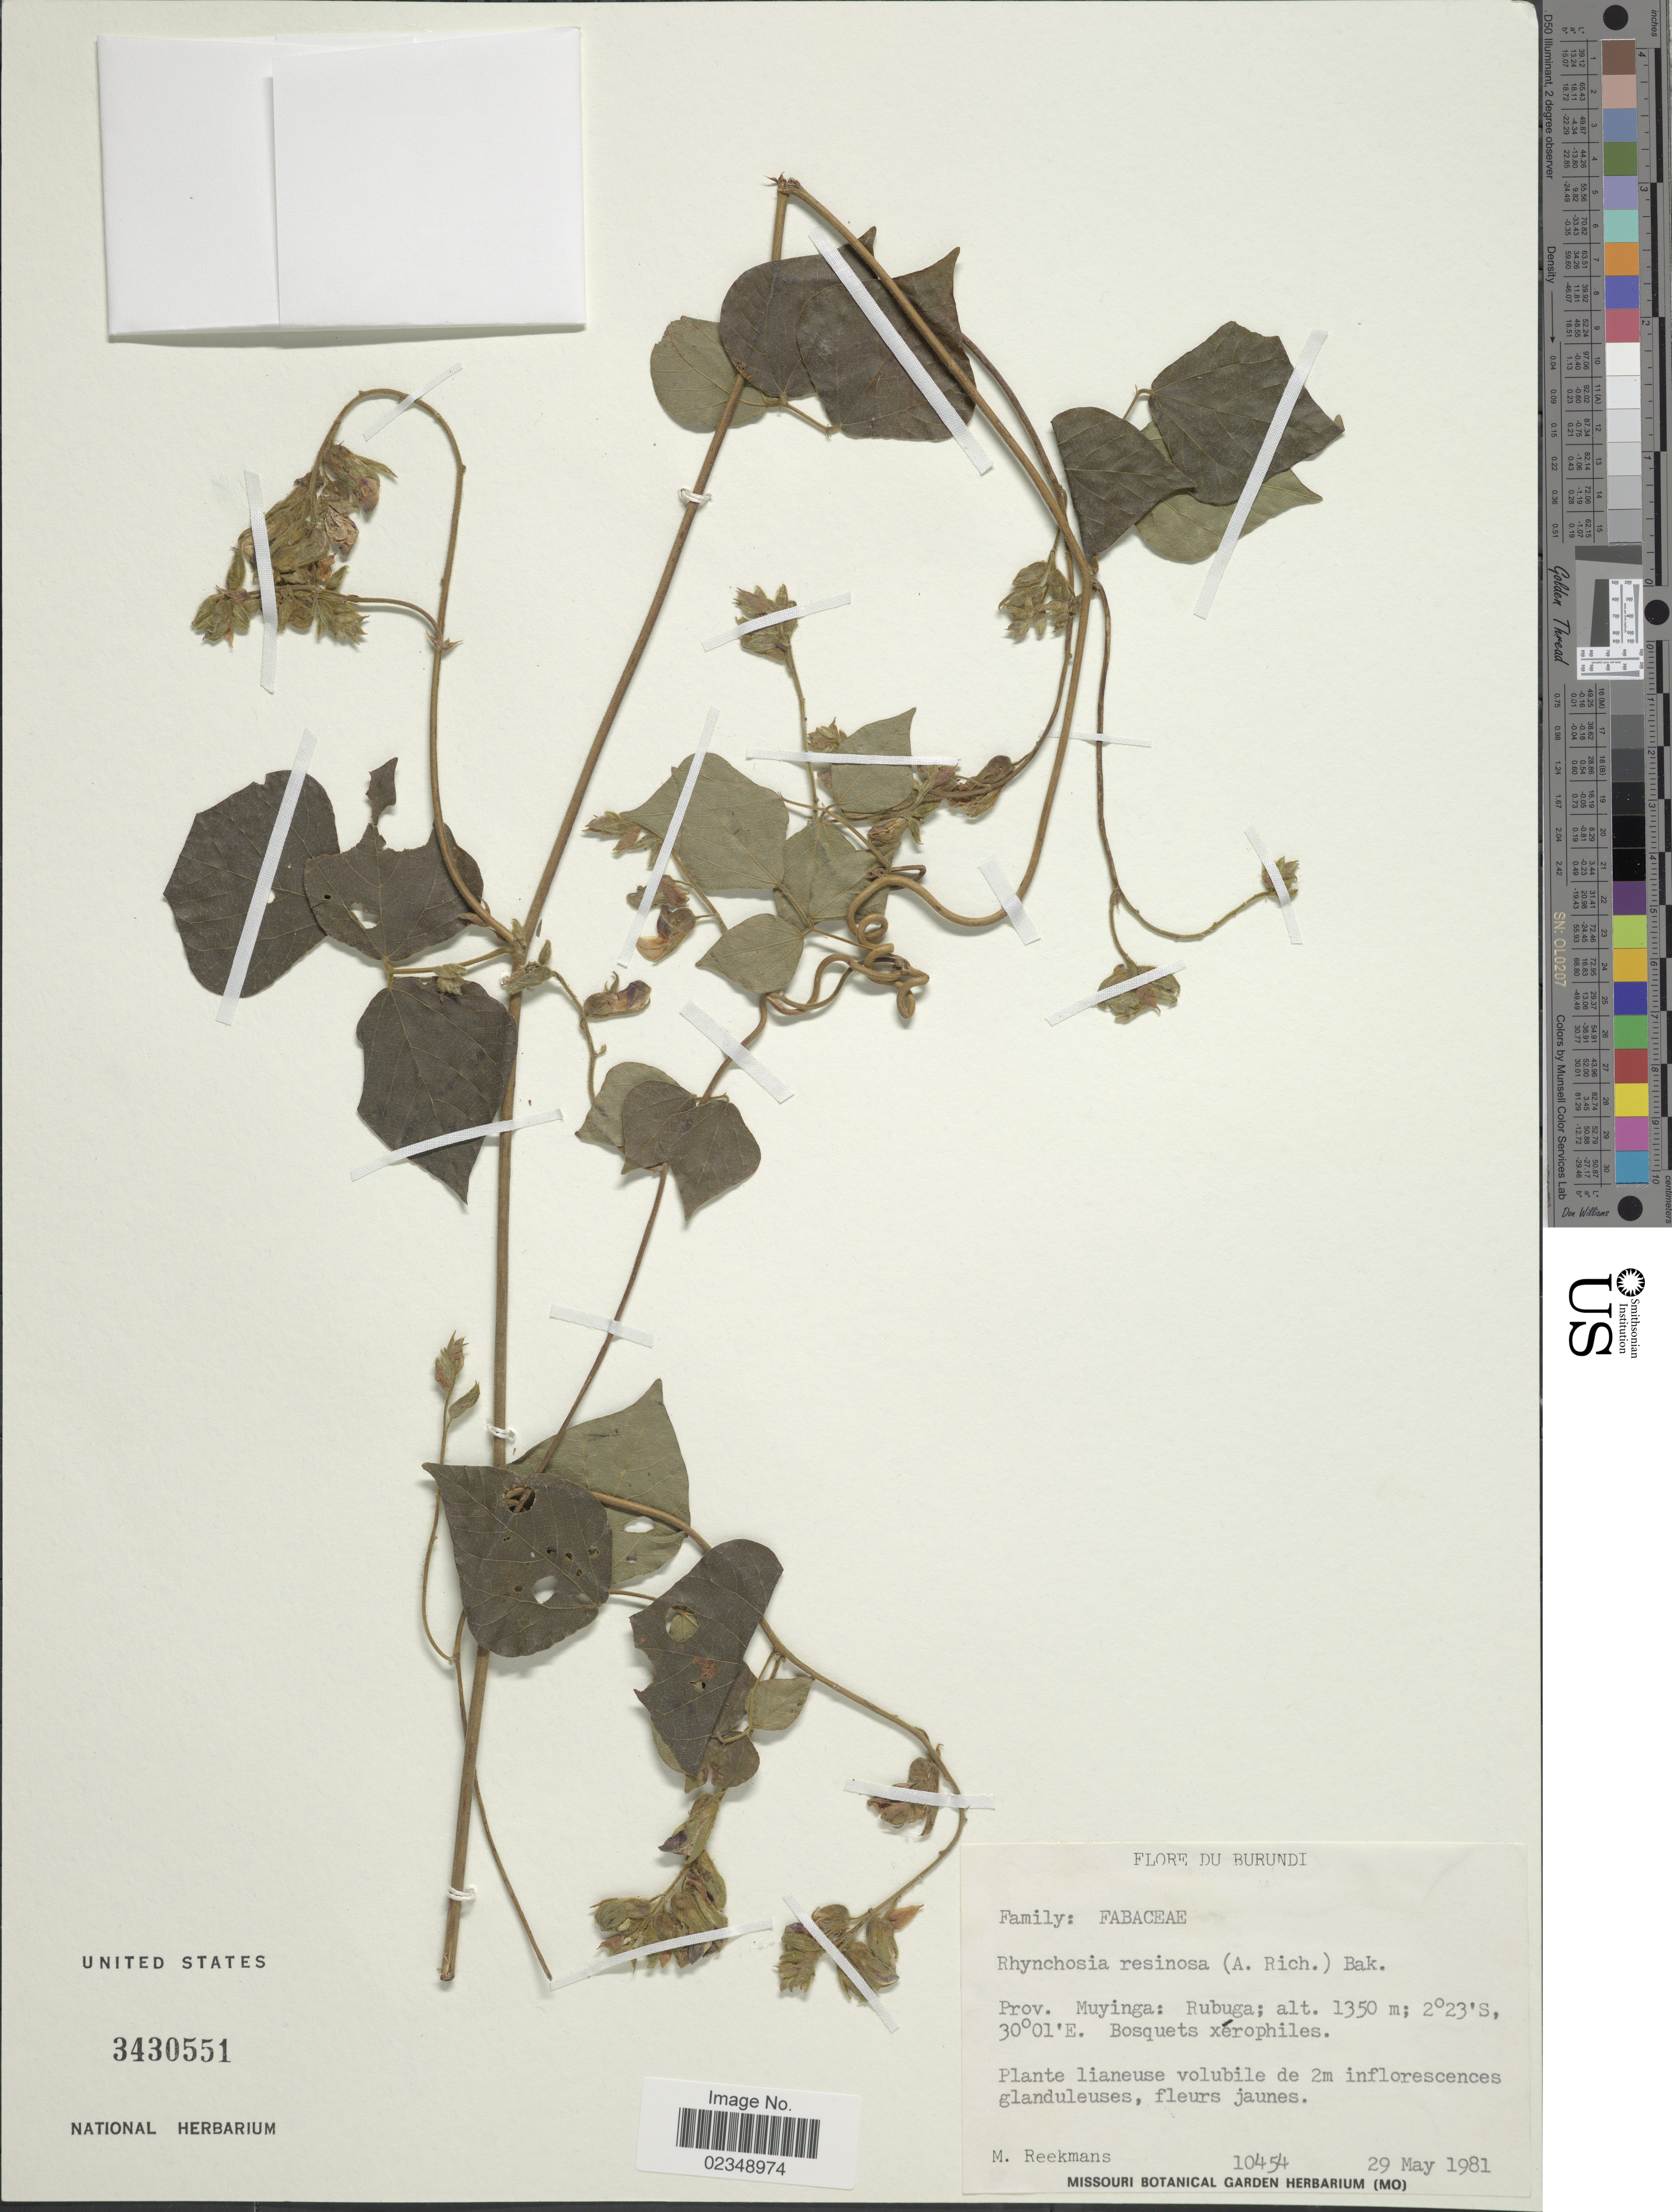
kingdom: Plantae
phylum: Tracheophyta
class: Magnoliopsida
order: Fabales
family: Fabaceae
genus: Rhynchosia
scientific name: Rhynchosia resinosa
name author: (Hochst. ex A. Rich.) Baker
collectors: M. Reekmans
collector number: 10454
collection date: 1981-05-29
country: Burundi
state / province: Muyinga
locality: Rubuga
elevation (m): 1350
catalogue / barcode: US 3430551